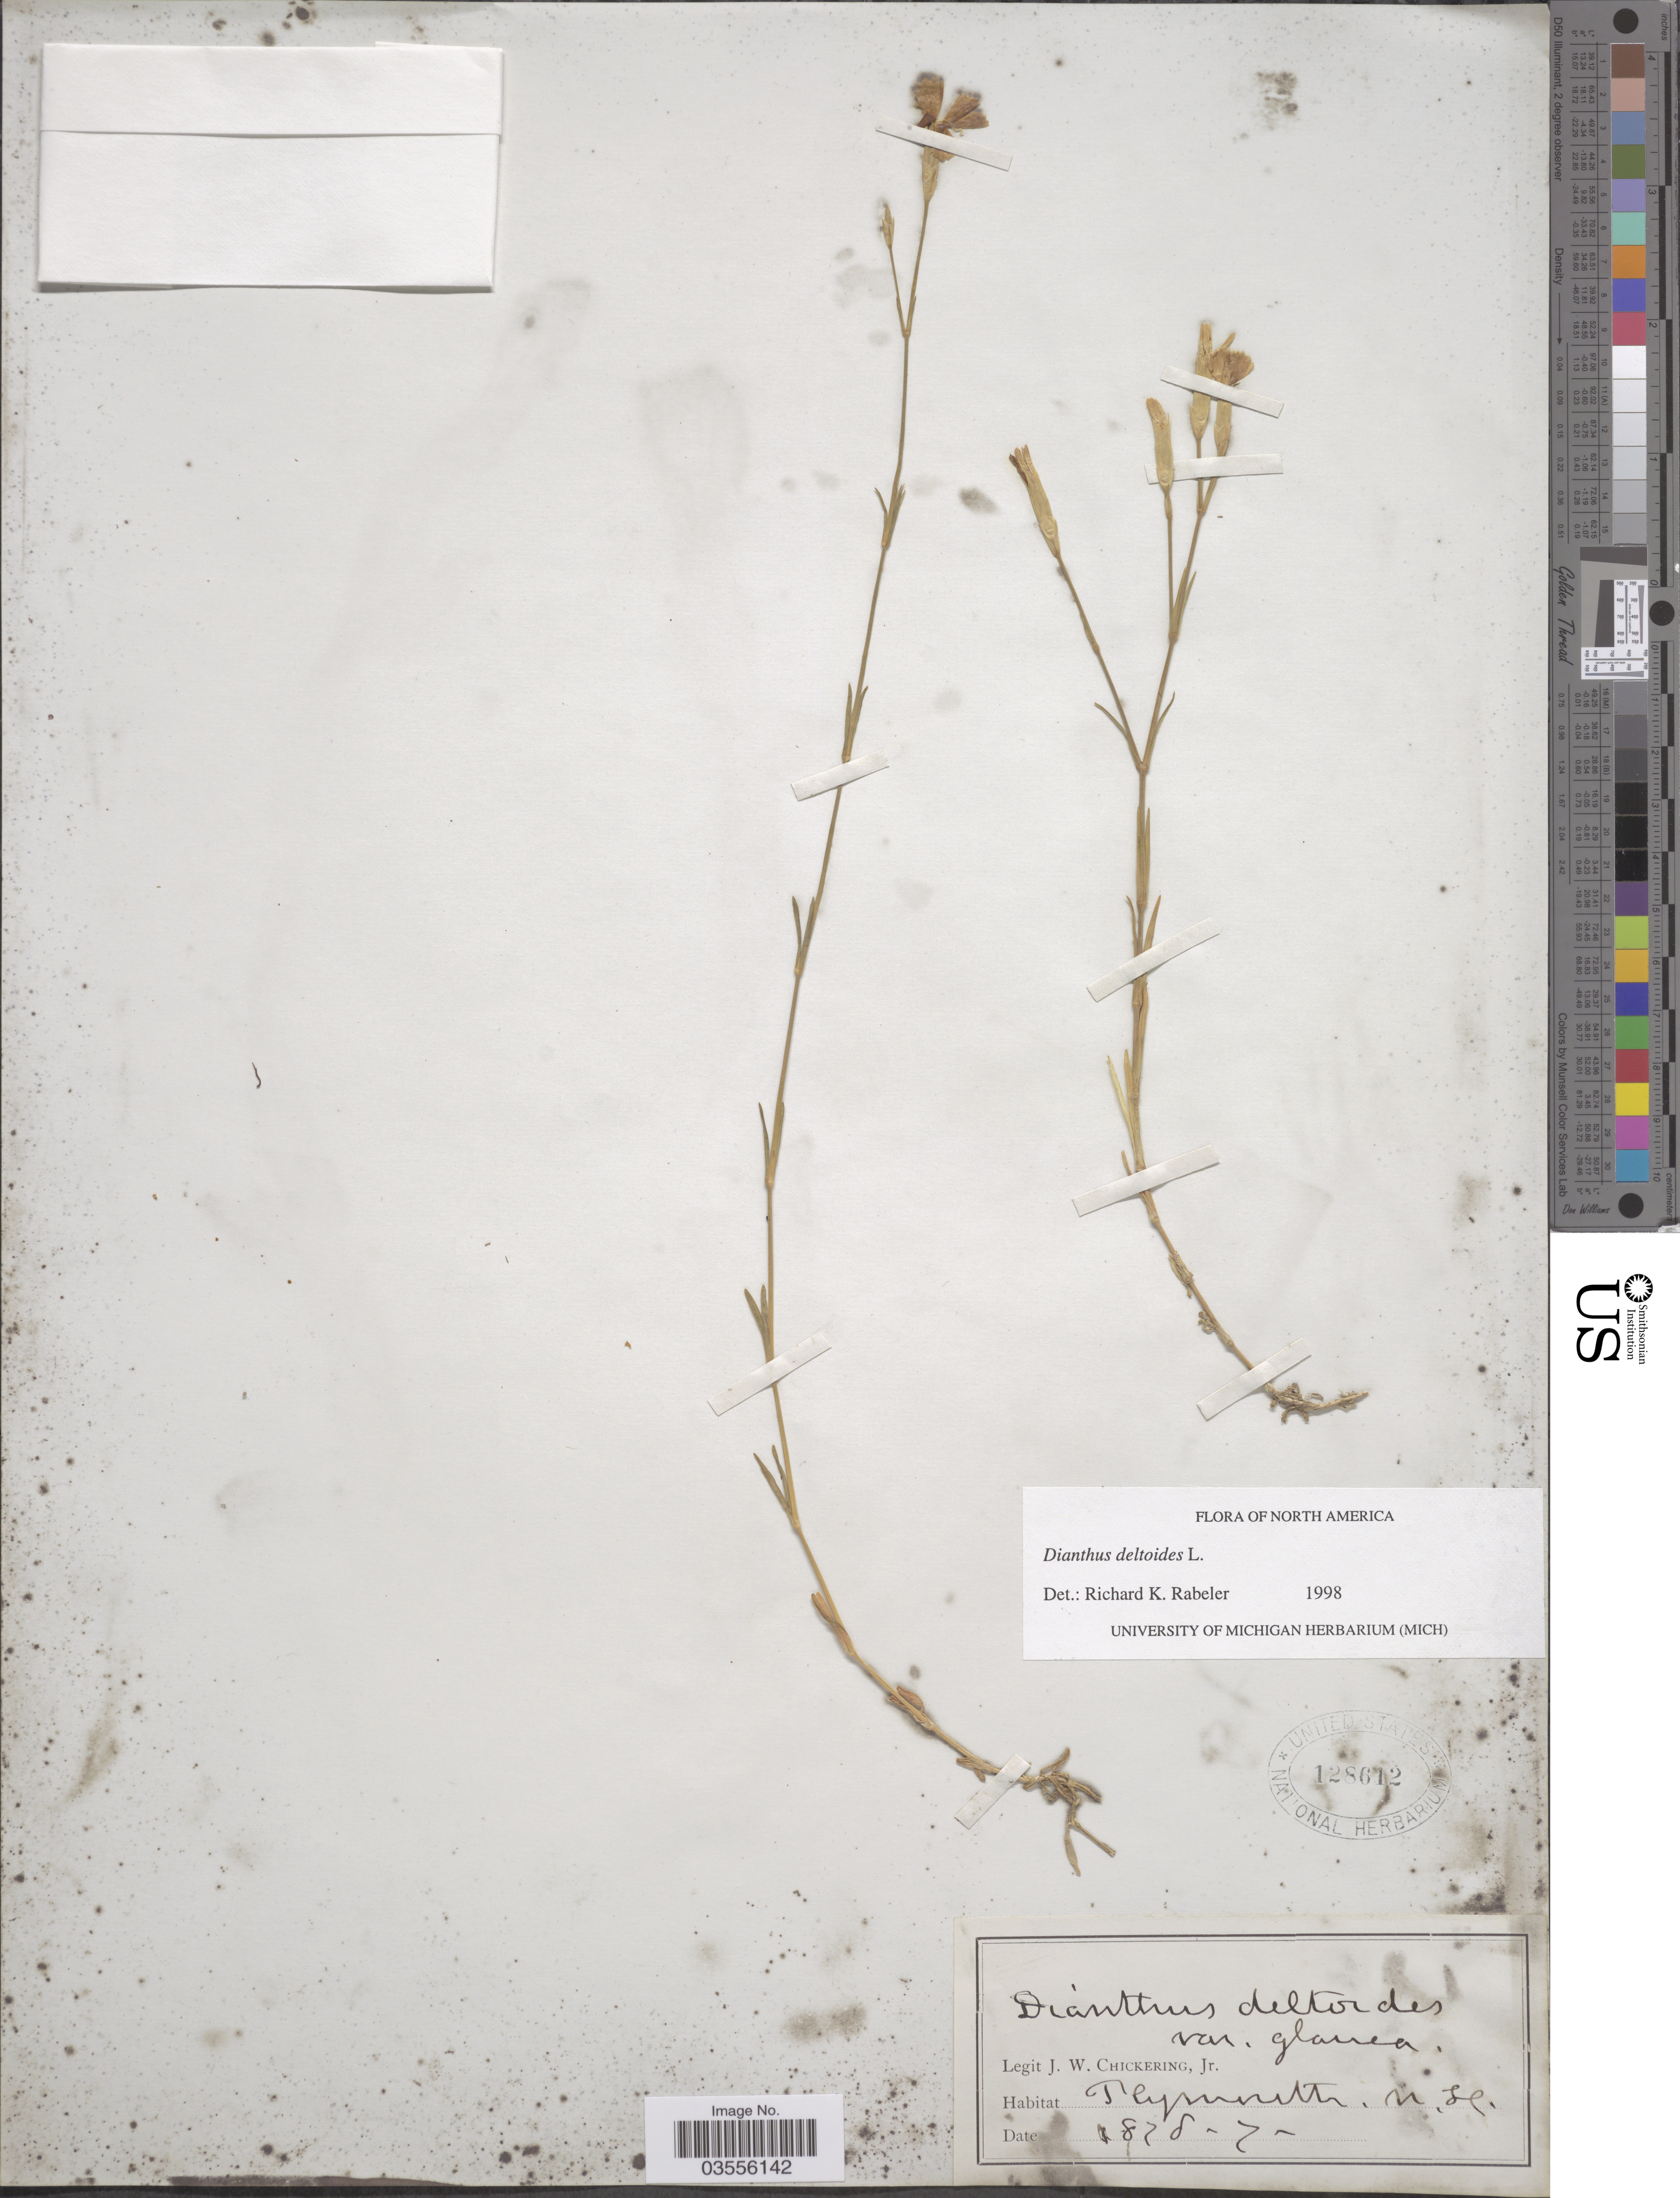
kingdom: Plantae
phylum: Tracheophyta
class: Magnoliopsida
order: Caryophyllales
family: Caryophyllaceae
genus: Dianthus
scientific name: Dianthus deltoides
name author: L.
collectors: J. W. Chickering Jr.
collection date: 1878-07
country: United States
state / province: New Hampshire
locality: Plymouth.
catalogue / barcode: US 128612